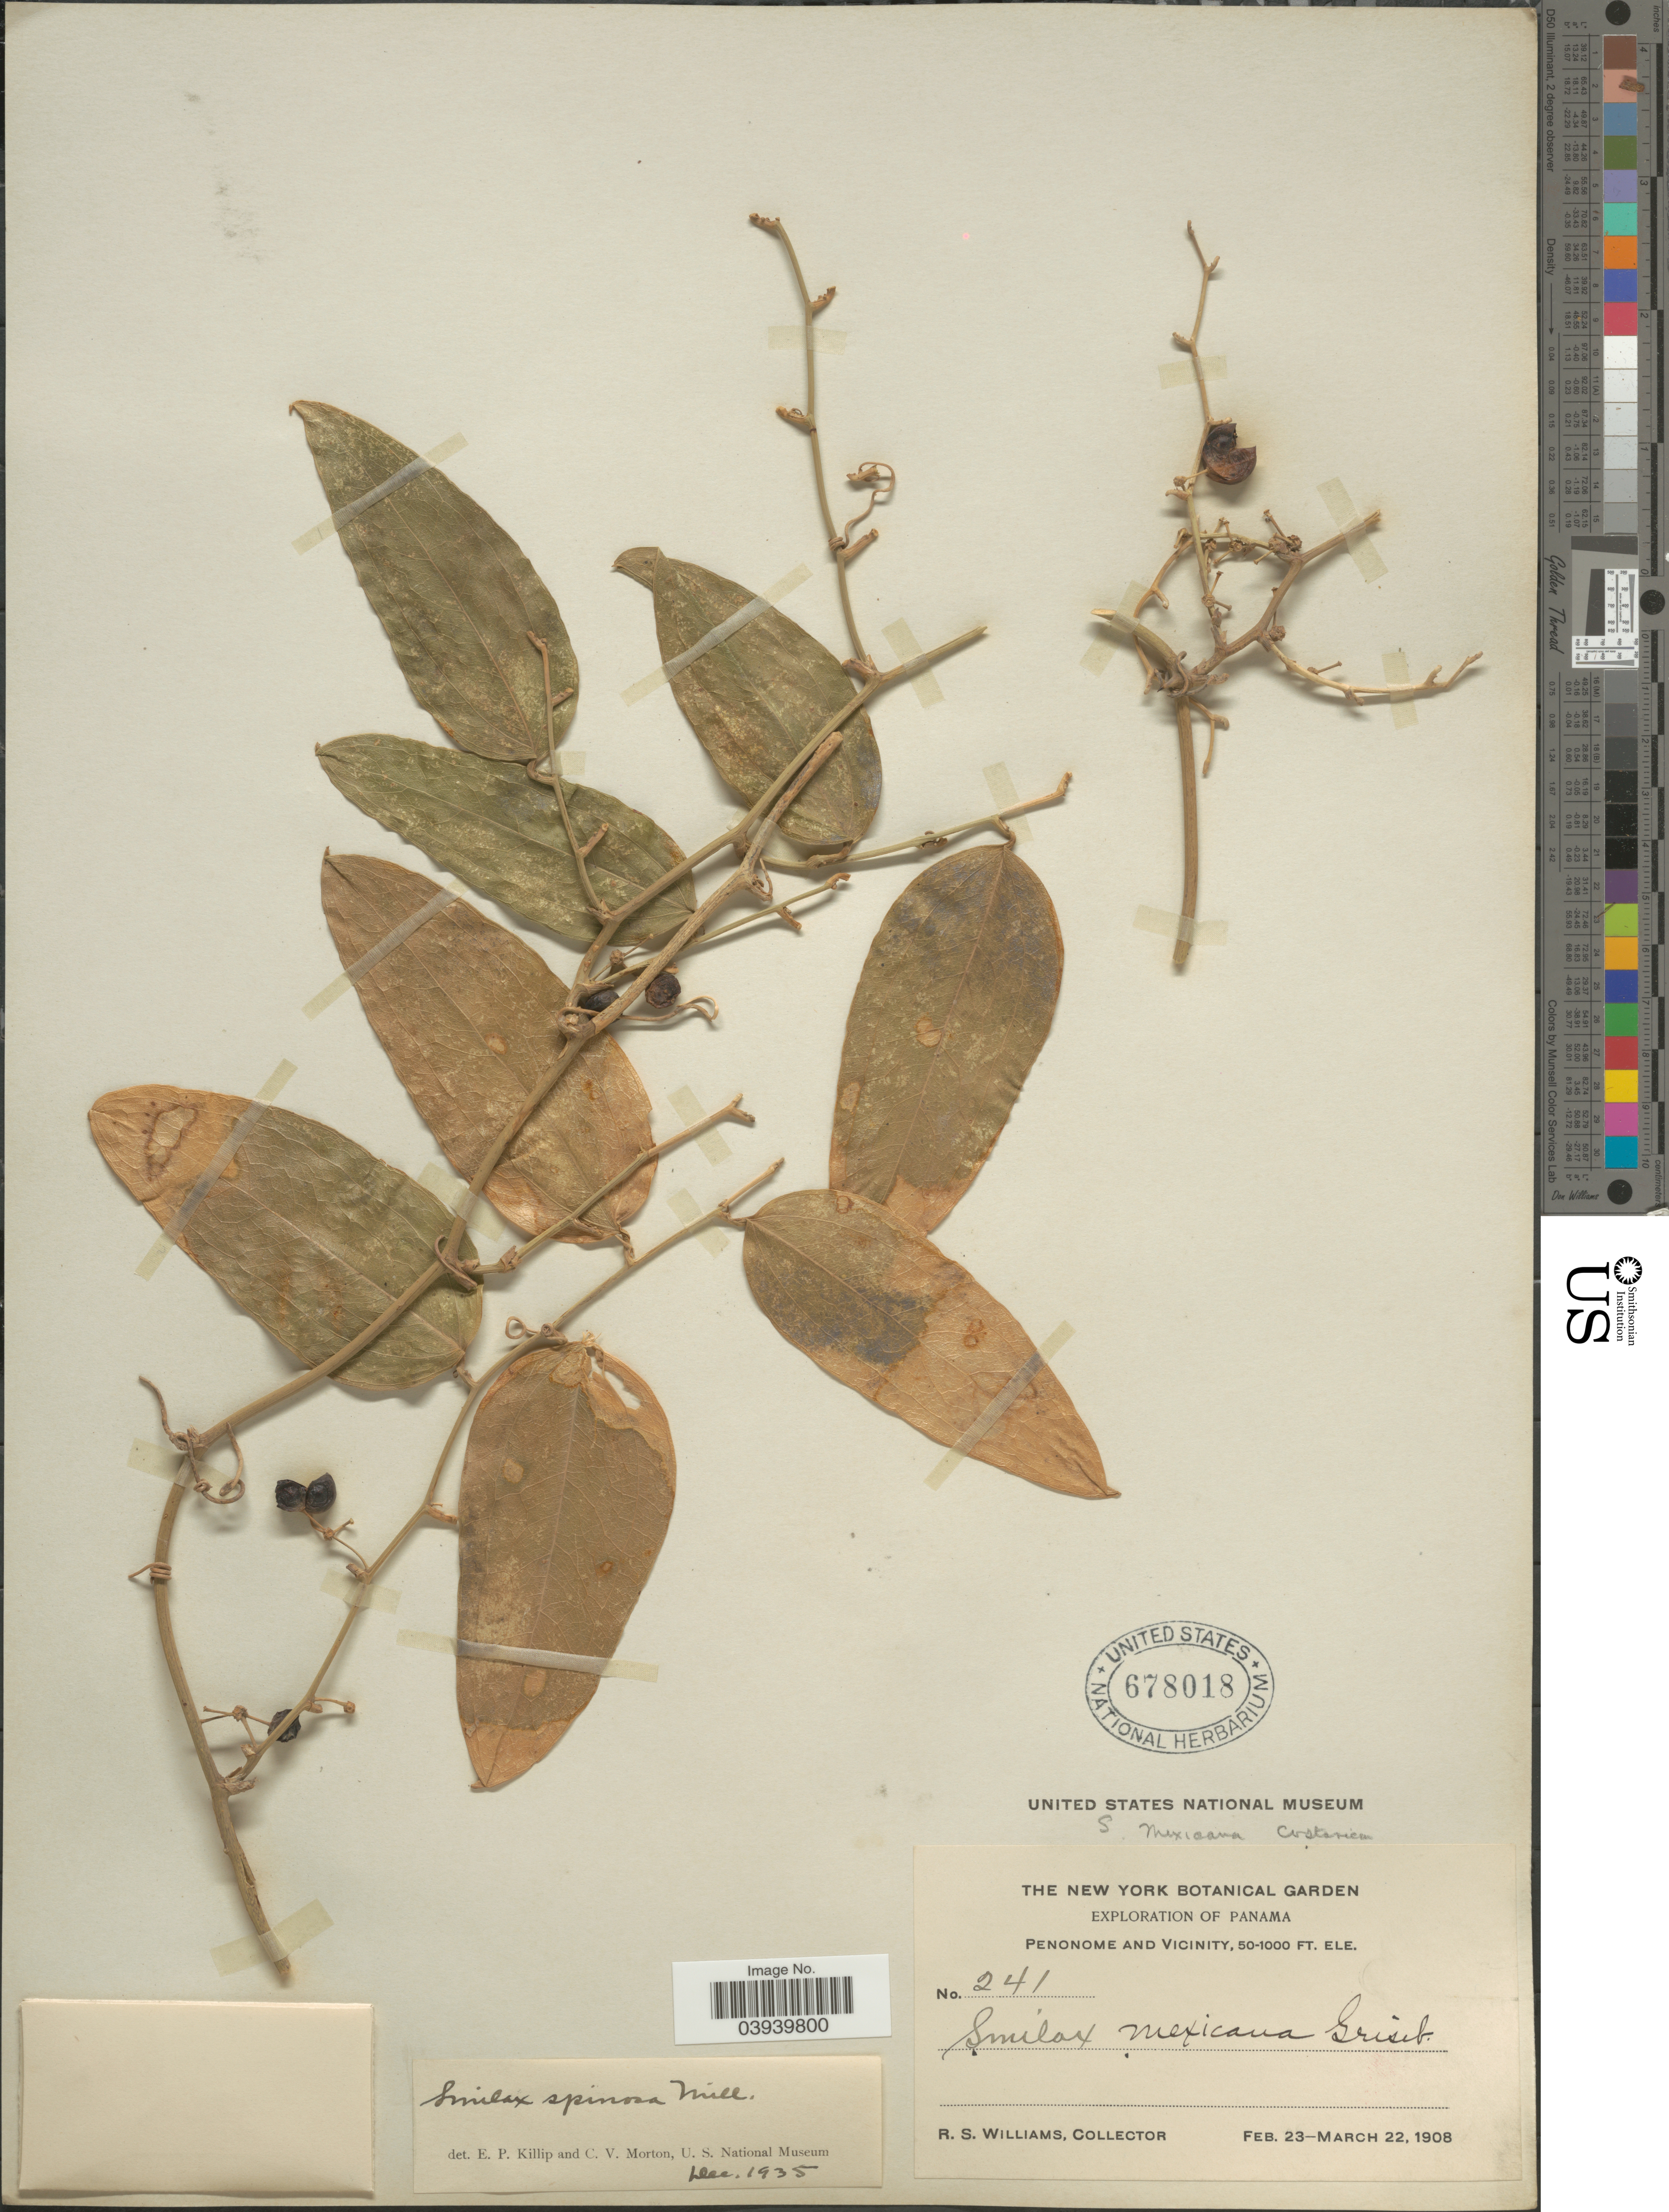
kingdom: Plantae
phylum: Tracheophyta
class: Liliopsida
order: Liliales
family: Smilacaceae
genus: Smilax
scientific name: Smilax spinosa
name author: Mill.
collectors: R. S. Williams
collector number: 241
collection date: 1908-02-23/1908-03-22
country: Panama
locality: Penonome and vicinity.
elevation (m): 15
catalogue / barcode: US 678018